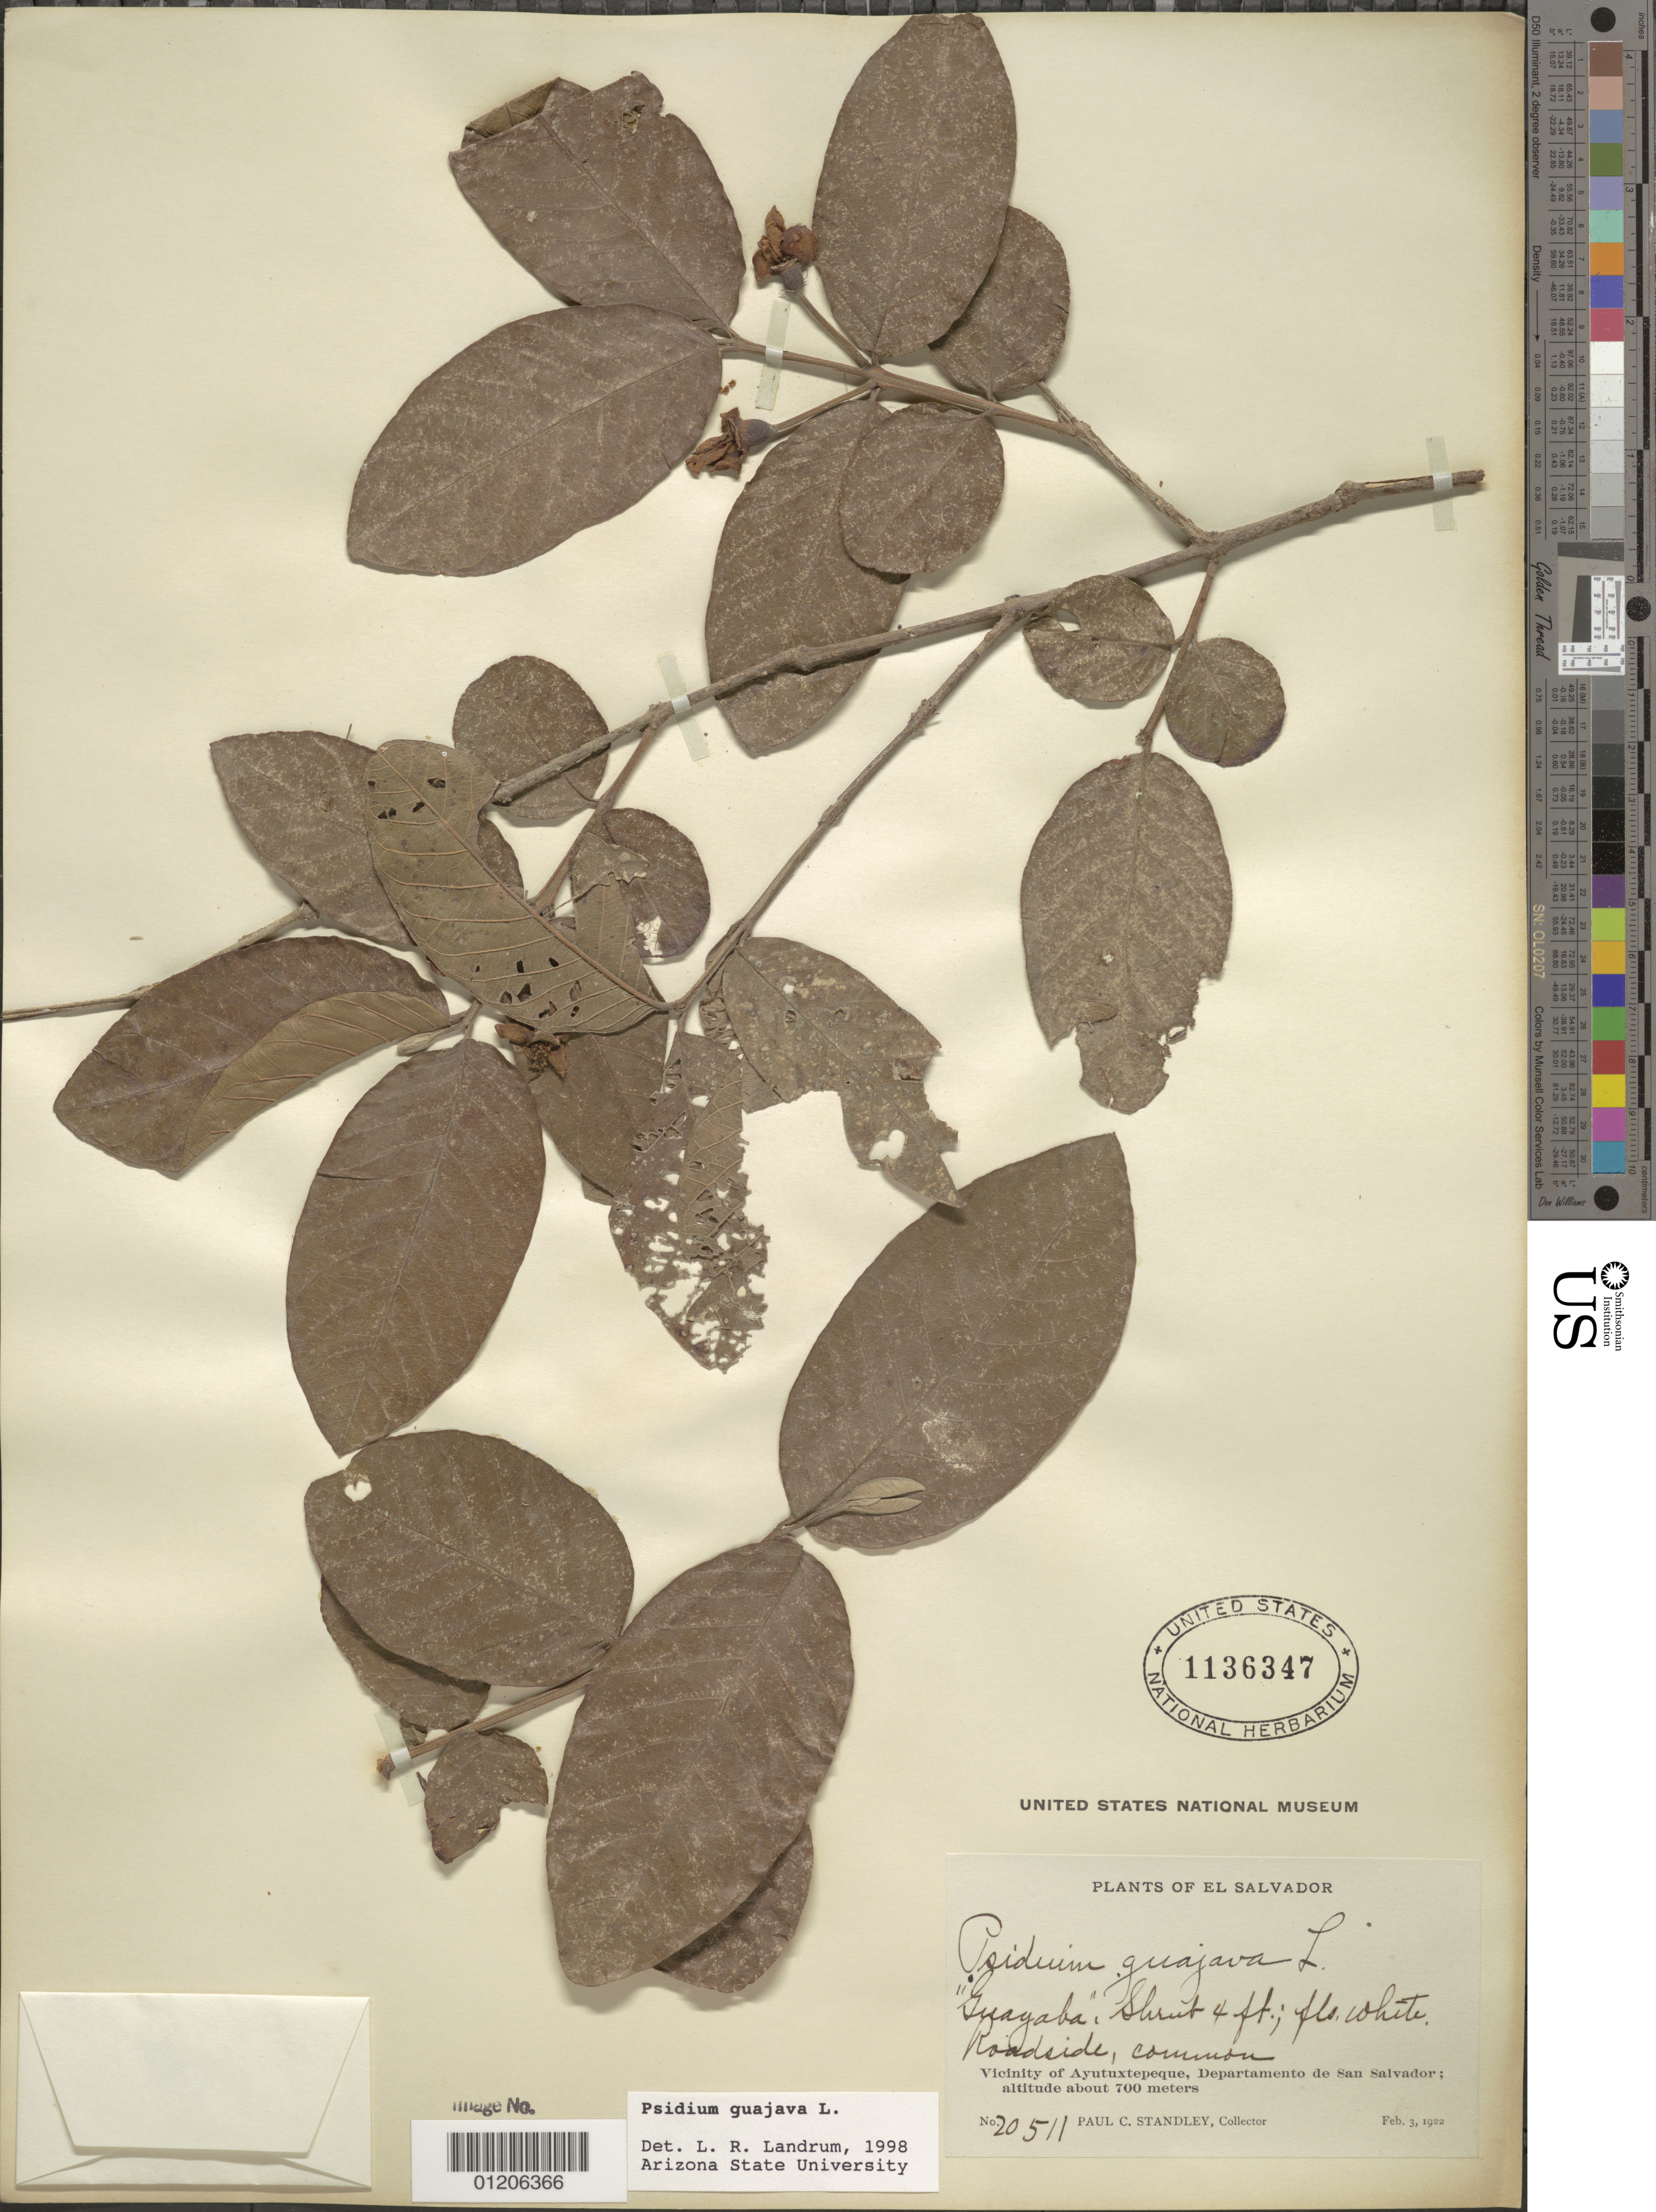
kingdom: Plantae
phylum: Tracheophyta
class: Magnoliopsida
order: Myrtales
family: Myrtaceae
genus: Psidium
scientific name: Psidium guajava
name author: L.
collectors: P. C. Standley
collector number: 20511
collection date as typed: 03 Feb 1922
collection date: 1922-02-03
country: El Salvador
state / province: San Salvador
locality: Vicinity of Ayutuxtepeque.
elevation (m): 700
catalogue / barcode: US 1136347